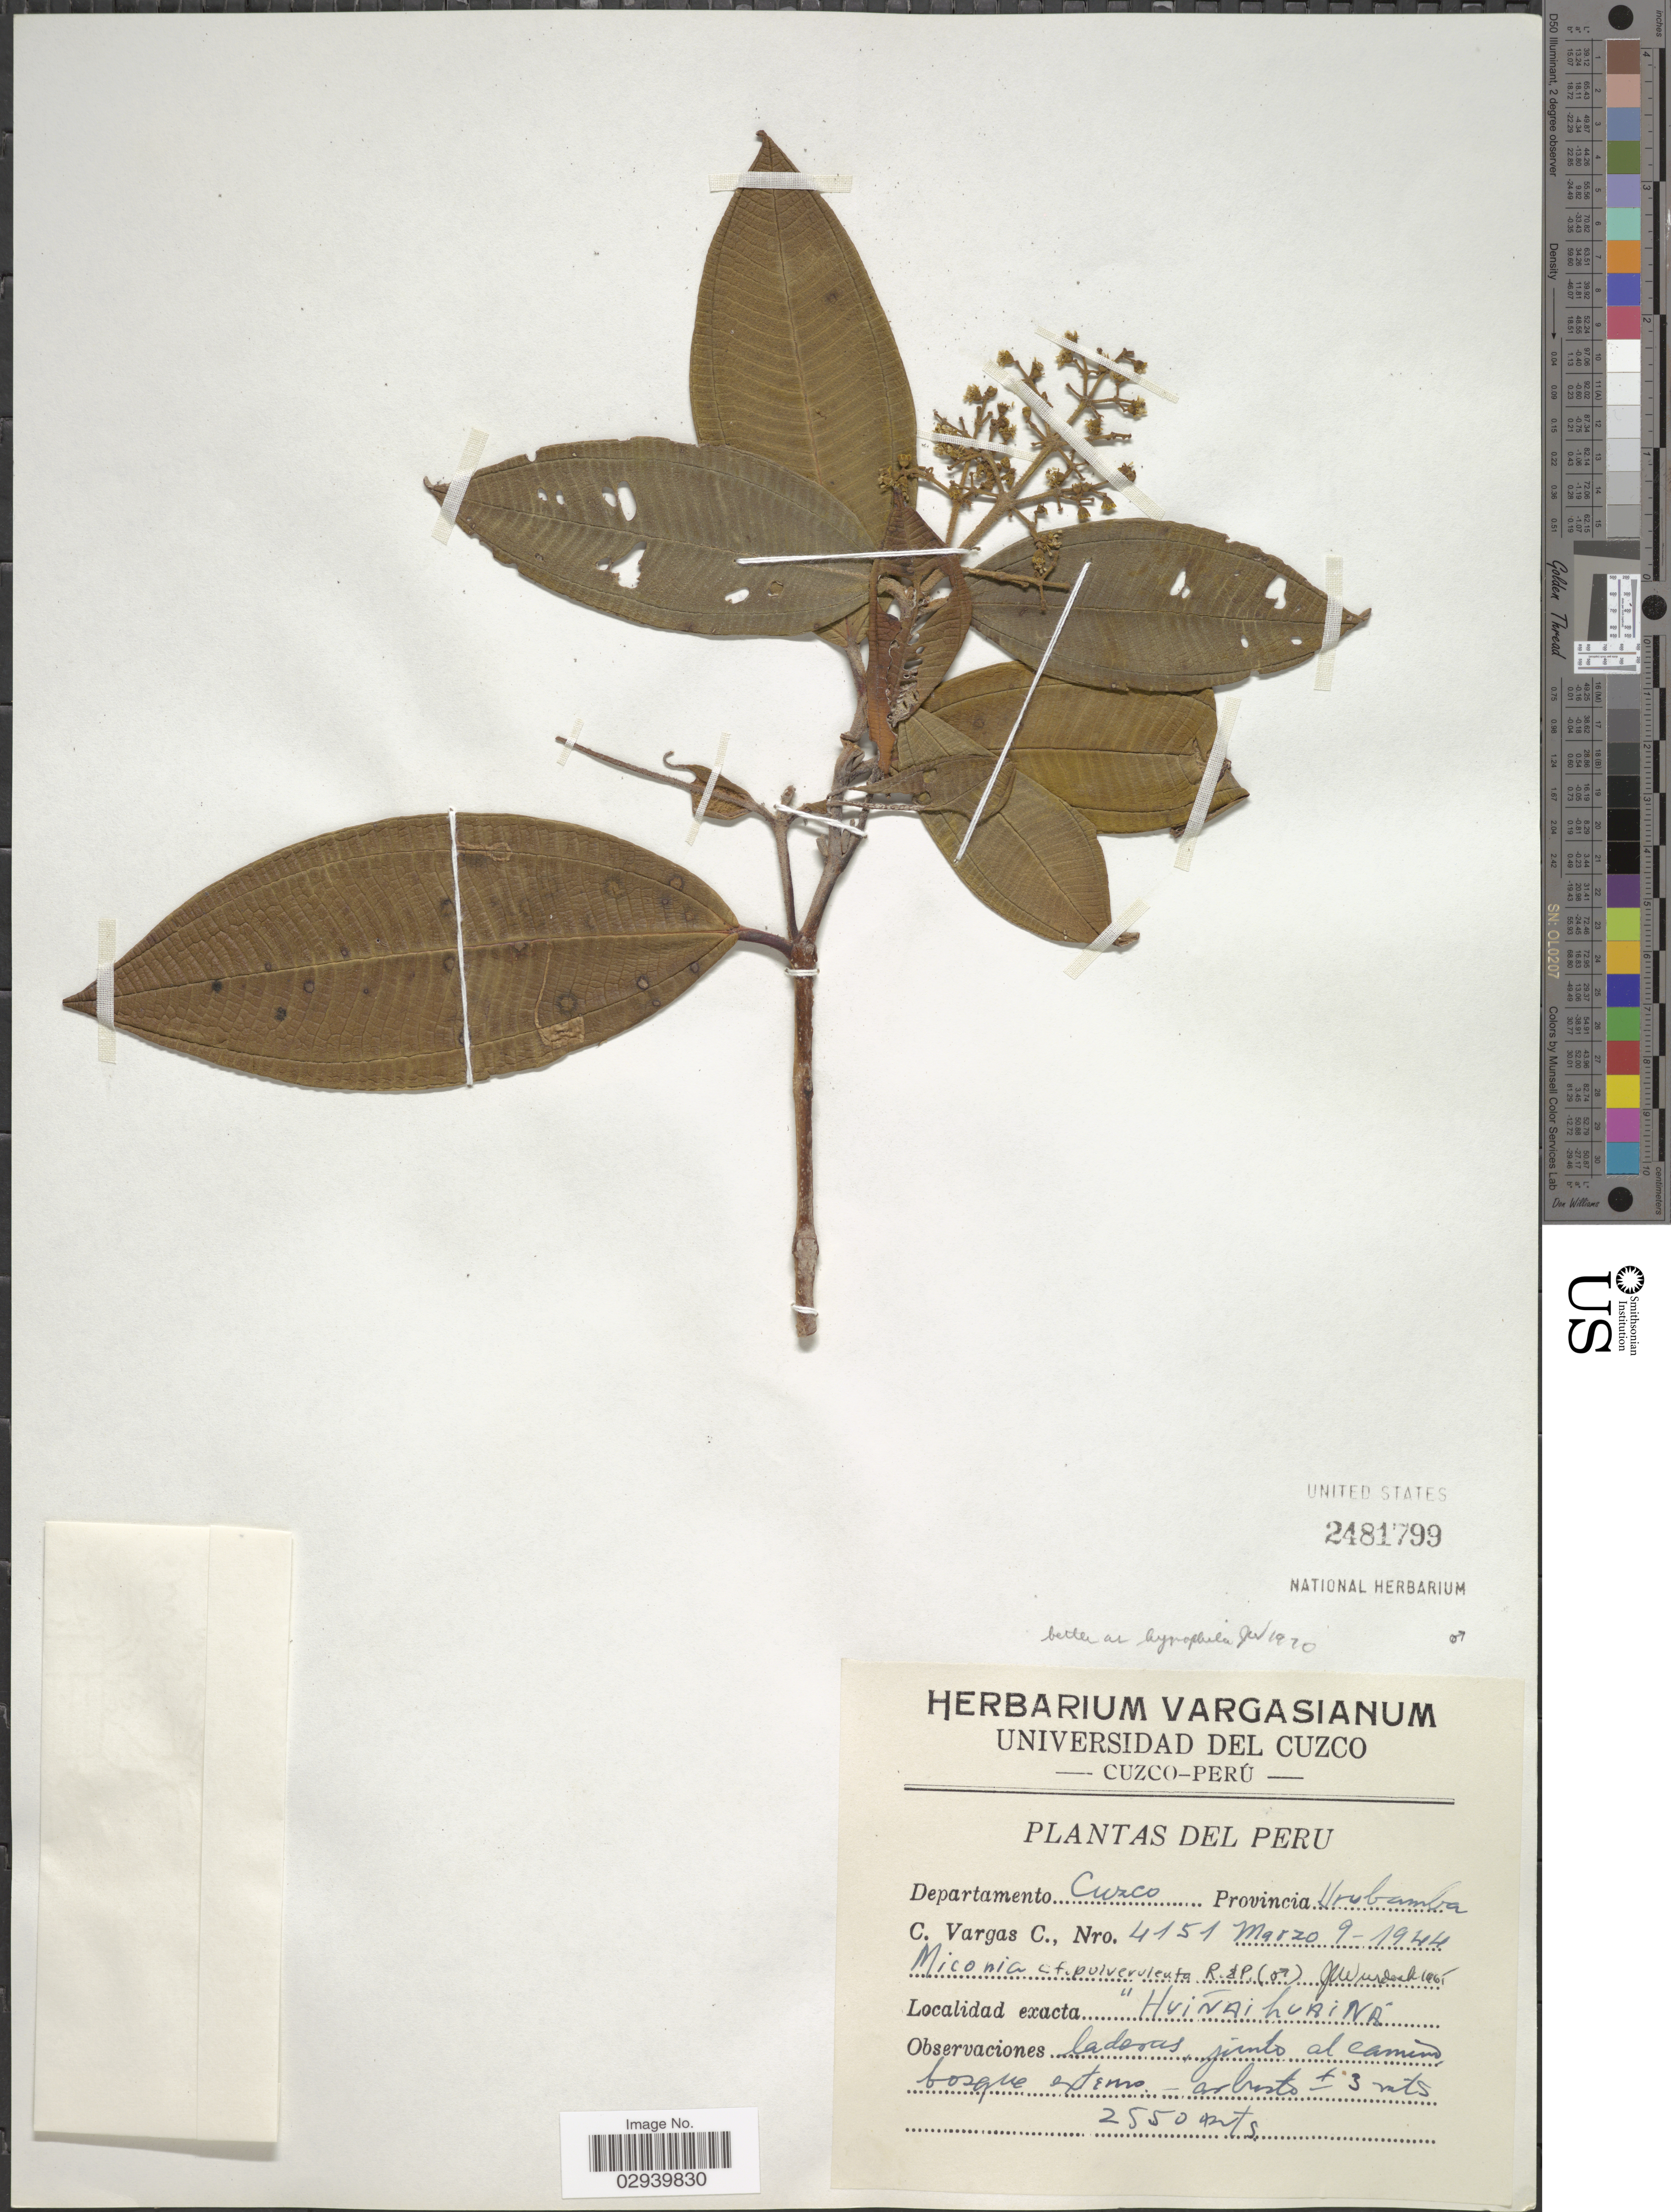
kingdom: Plantae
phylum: Tracheophyta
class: Magnoliopsida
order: Myrtales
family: Melastomataceae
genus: Miconia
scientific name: Miconia hygrophila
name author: Naudin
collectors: C. Vargas Calderón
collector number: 4151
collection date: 1944-03-09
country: Peru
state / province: Cusco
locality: Departamento Cuzco. Provincia Urubamba. "Huiñaihuaina".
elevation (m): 2550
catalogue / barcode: US 2481799